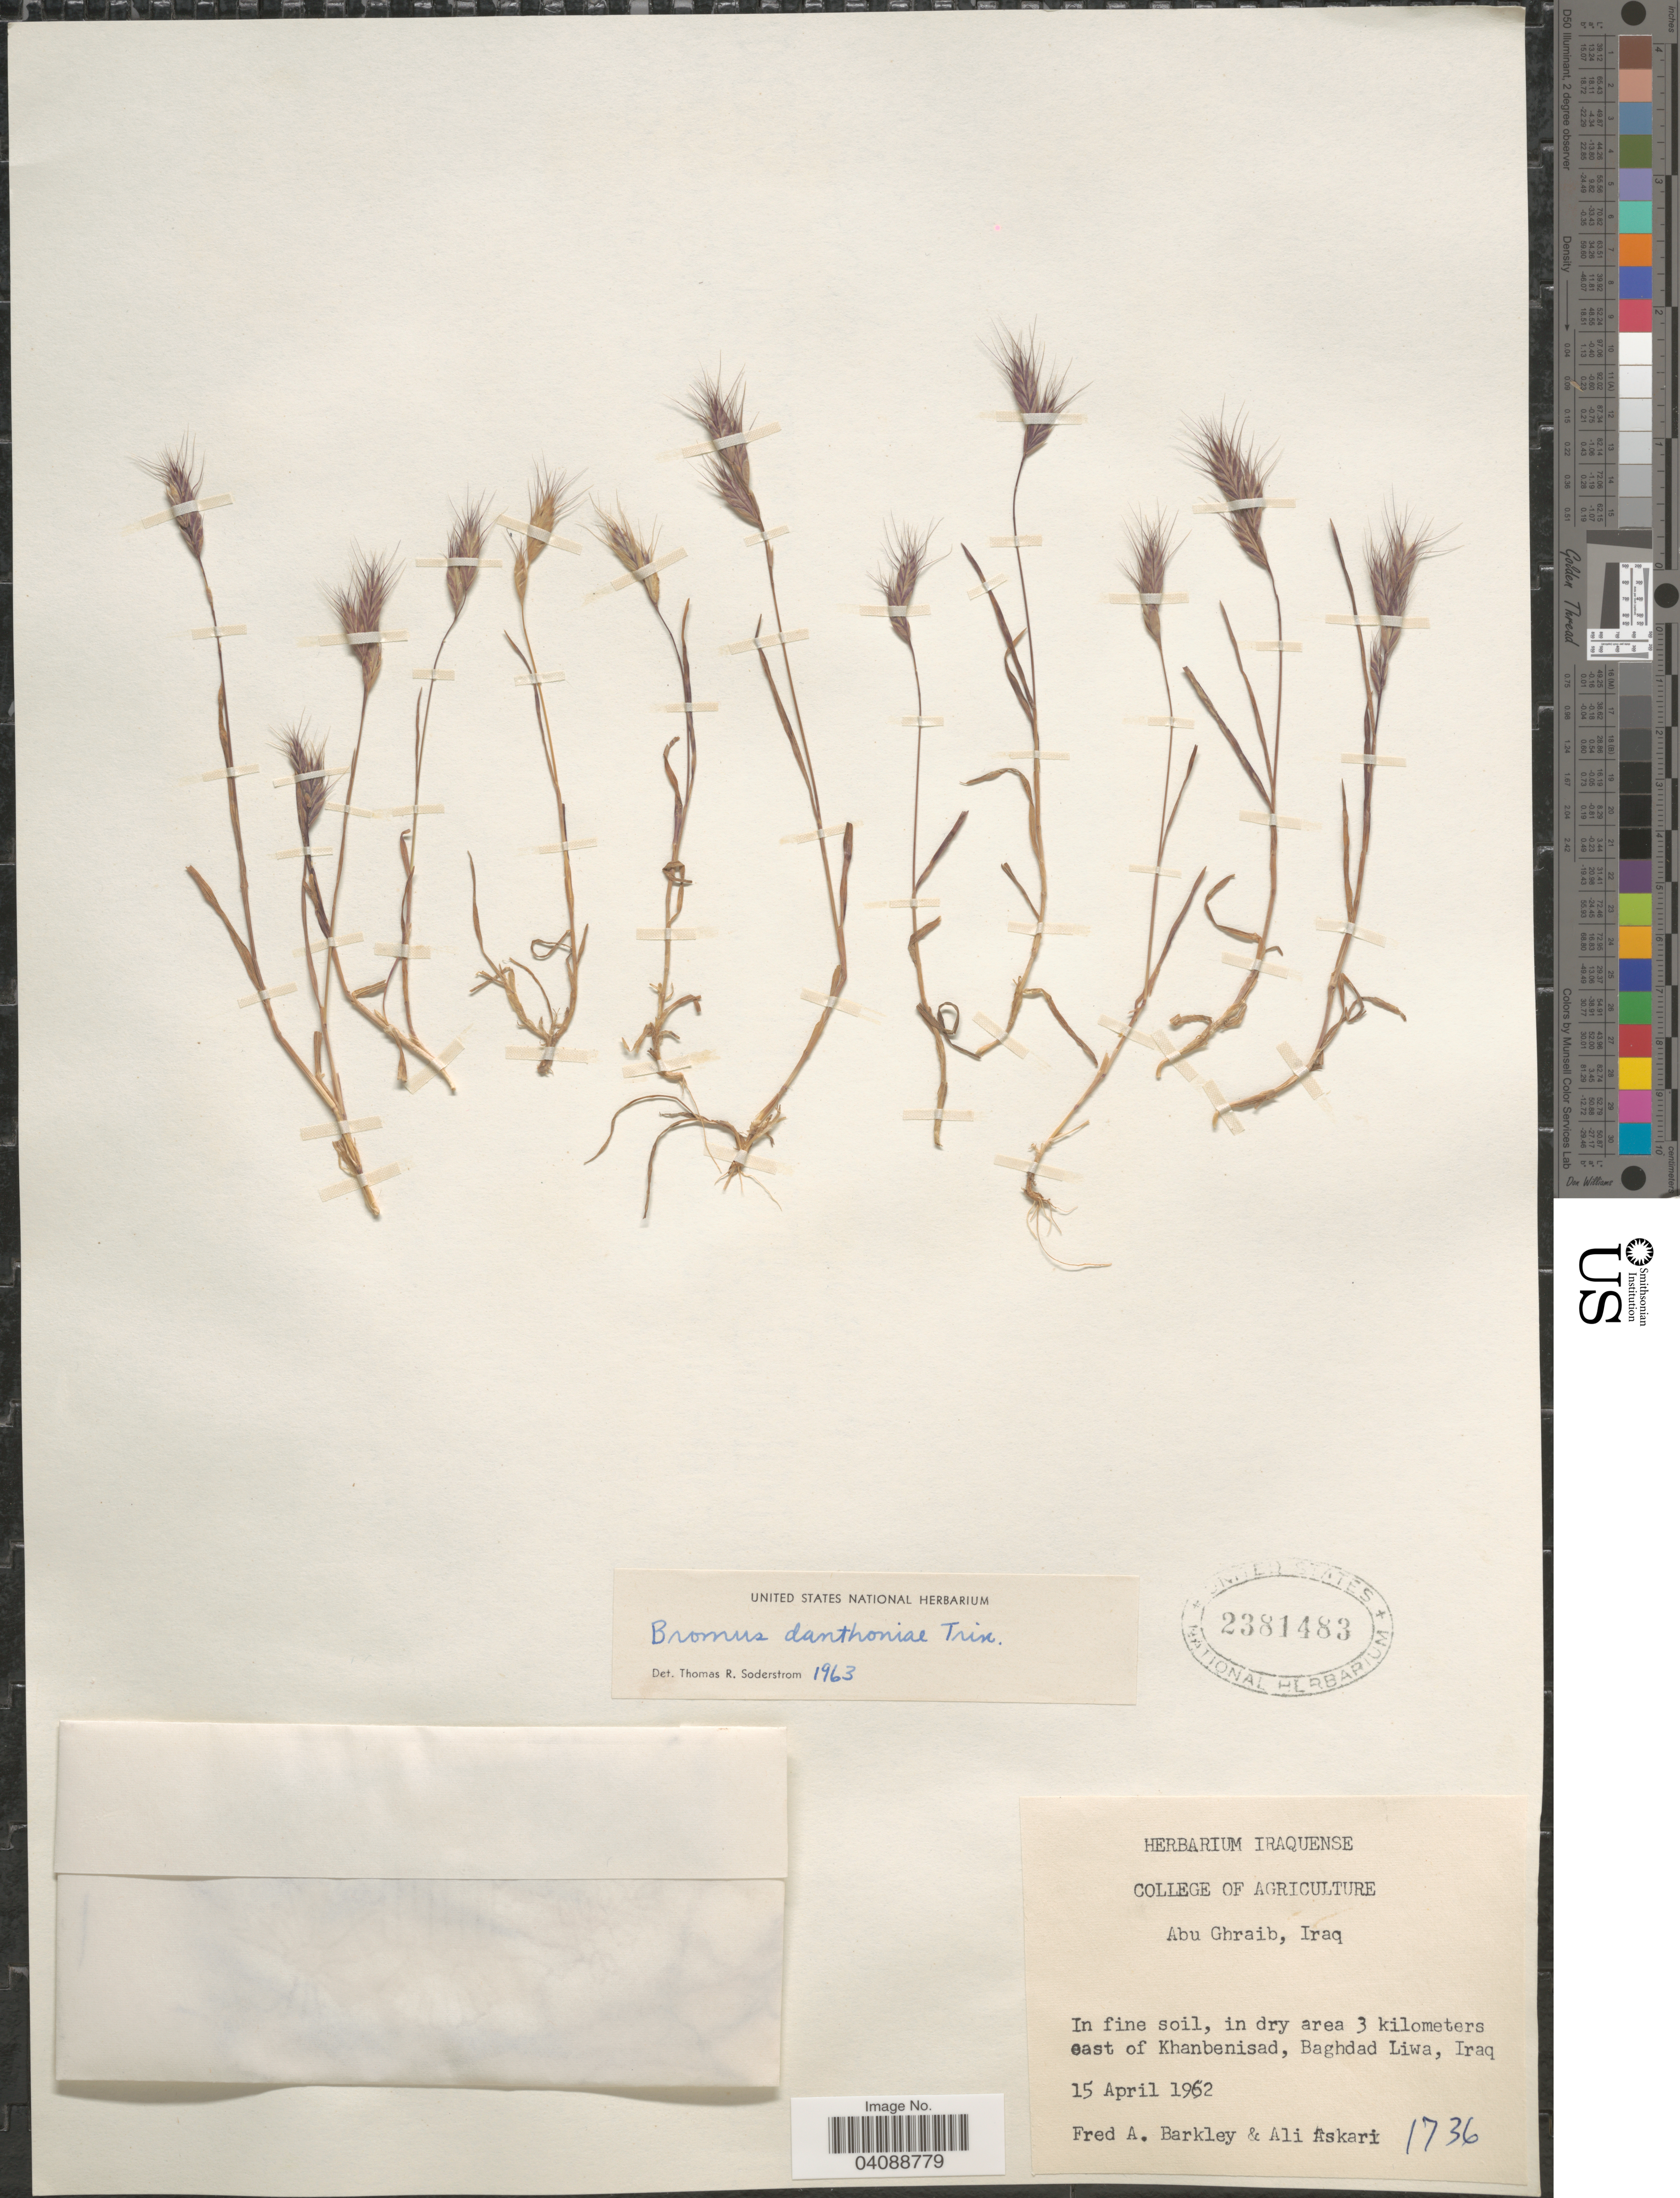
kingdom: Plantae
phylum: Tracheophyta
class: Liliopsida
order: Poales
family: Poaceae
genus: Bromus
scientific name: Bromus danthoniae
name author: Trin. ex C.A. Mey.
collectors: F. A. Barkley & Askari, A.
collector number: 1736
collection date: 1962-04-15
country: Iraq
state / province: Baghdad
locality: Abu Ghraib. In fine soil, in dry area 3 kilometers east of Khanbenisad, Baghdad Liwa.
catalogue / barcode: US 2381483